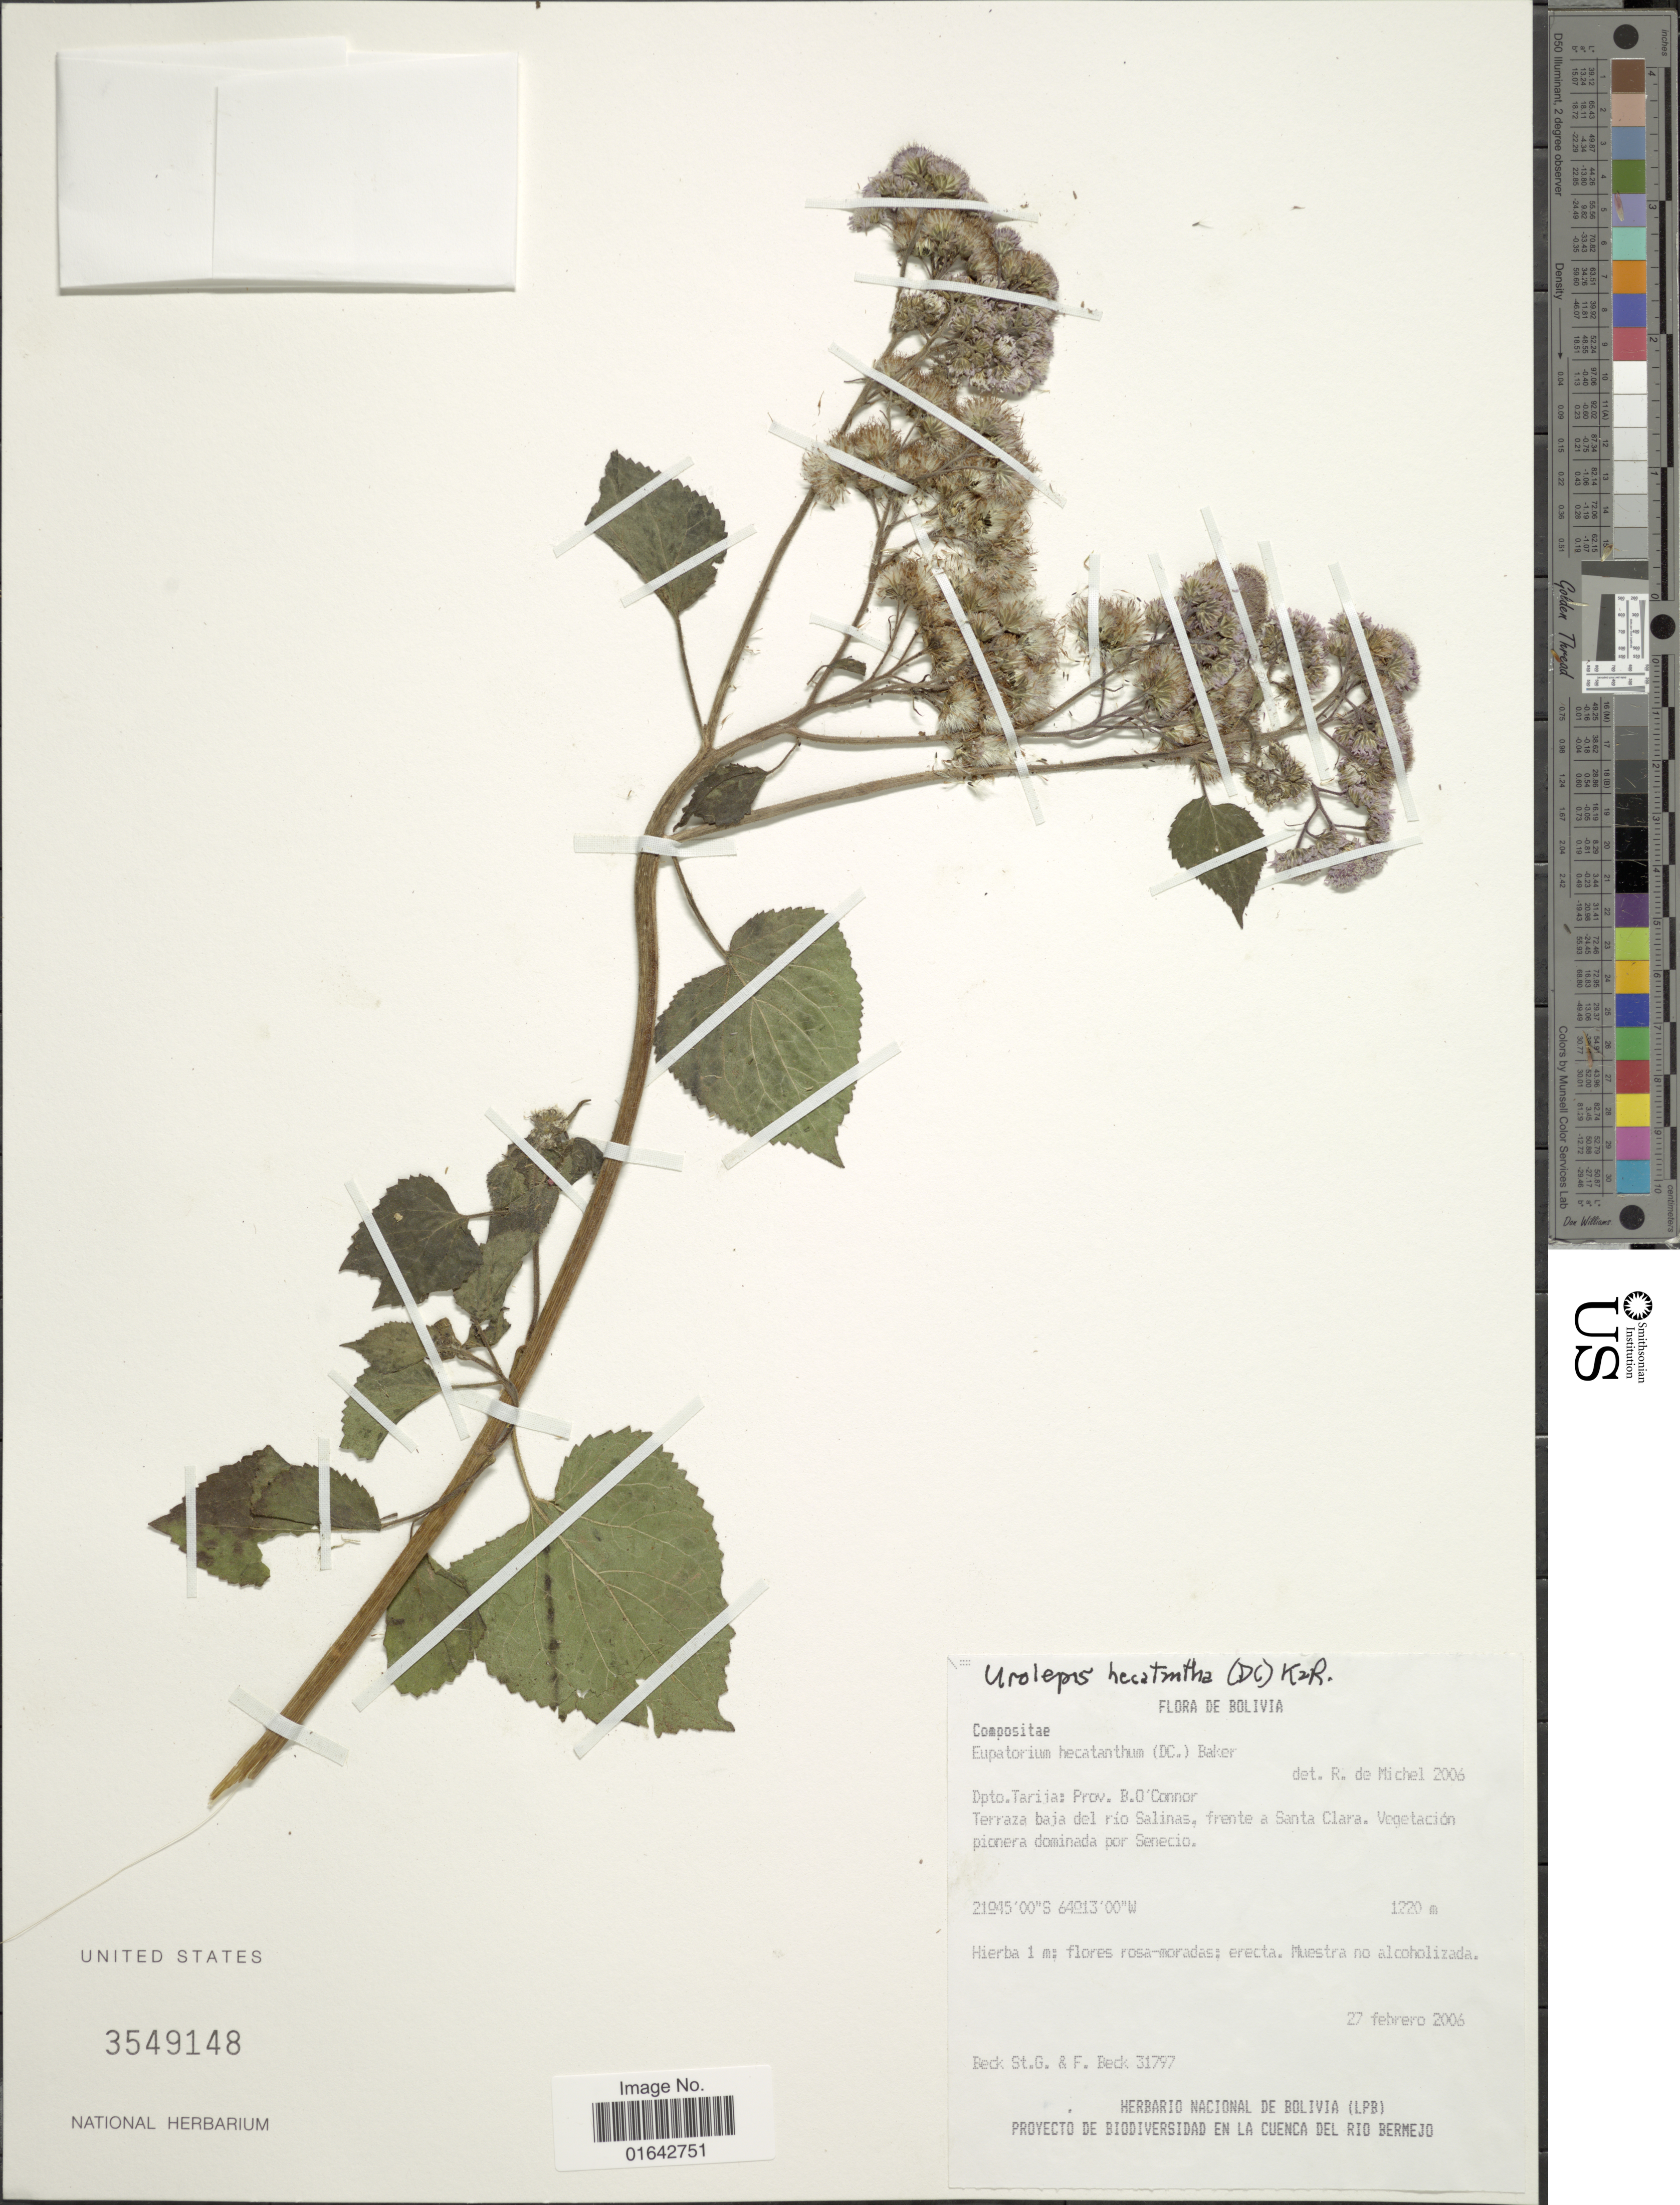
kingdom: Plantae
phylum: Tracheophyta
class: Magnoliopsida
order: Asterales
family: Asteraceae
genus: Urolepis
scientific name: Urolepis hecatantha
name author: (DC.) R.M. King & H. Rob.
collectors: S. G. Beck & F. Beck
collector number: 31797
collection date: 2006-02-27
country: Bolivia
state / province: Tarija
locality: Dpto. Tarija: Prov. B. O. Connor, Terraza baja del rio Salinas, frente a Santa Clara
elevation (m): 1220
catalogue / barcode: US 3549148